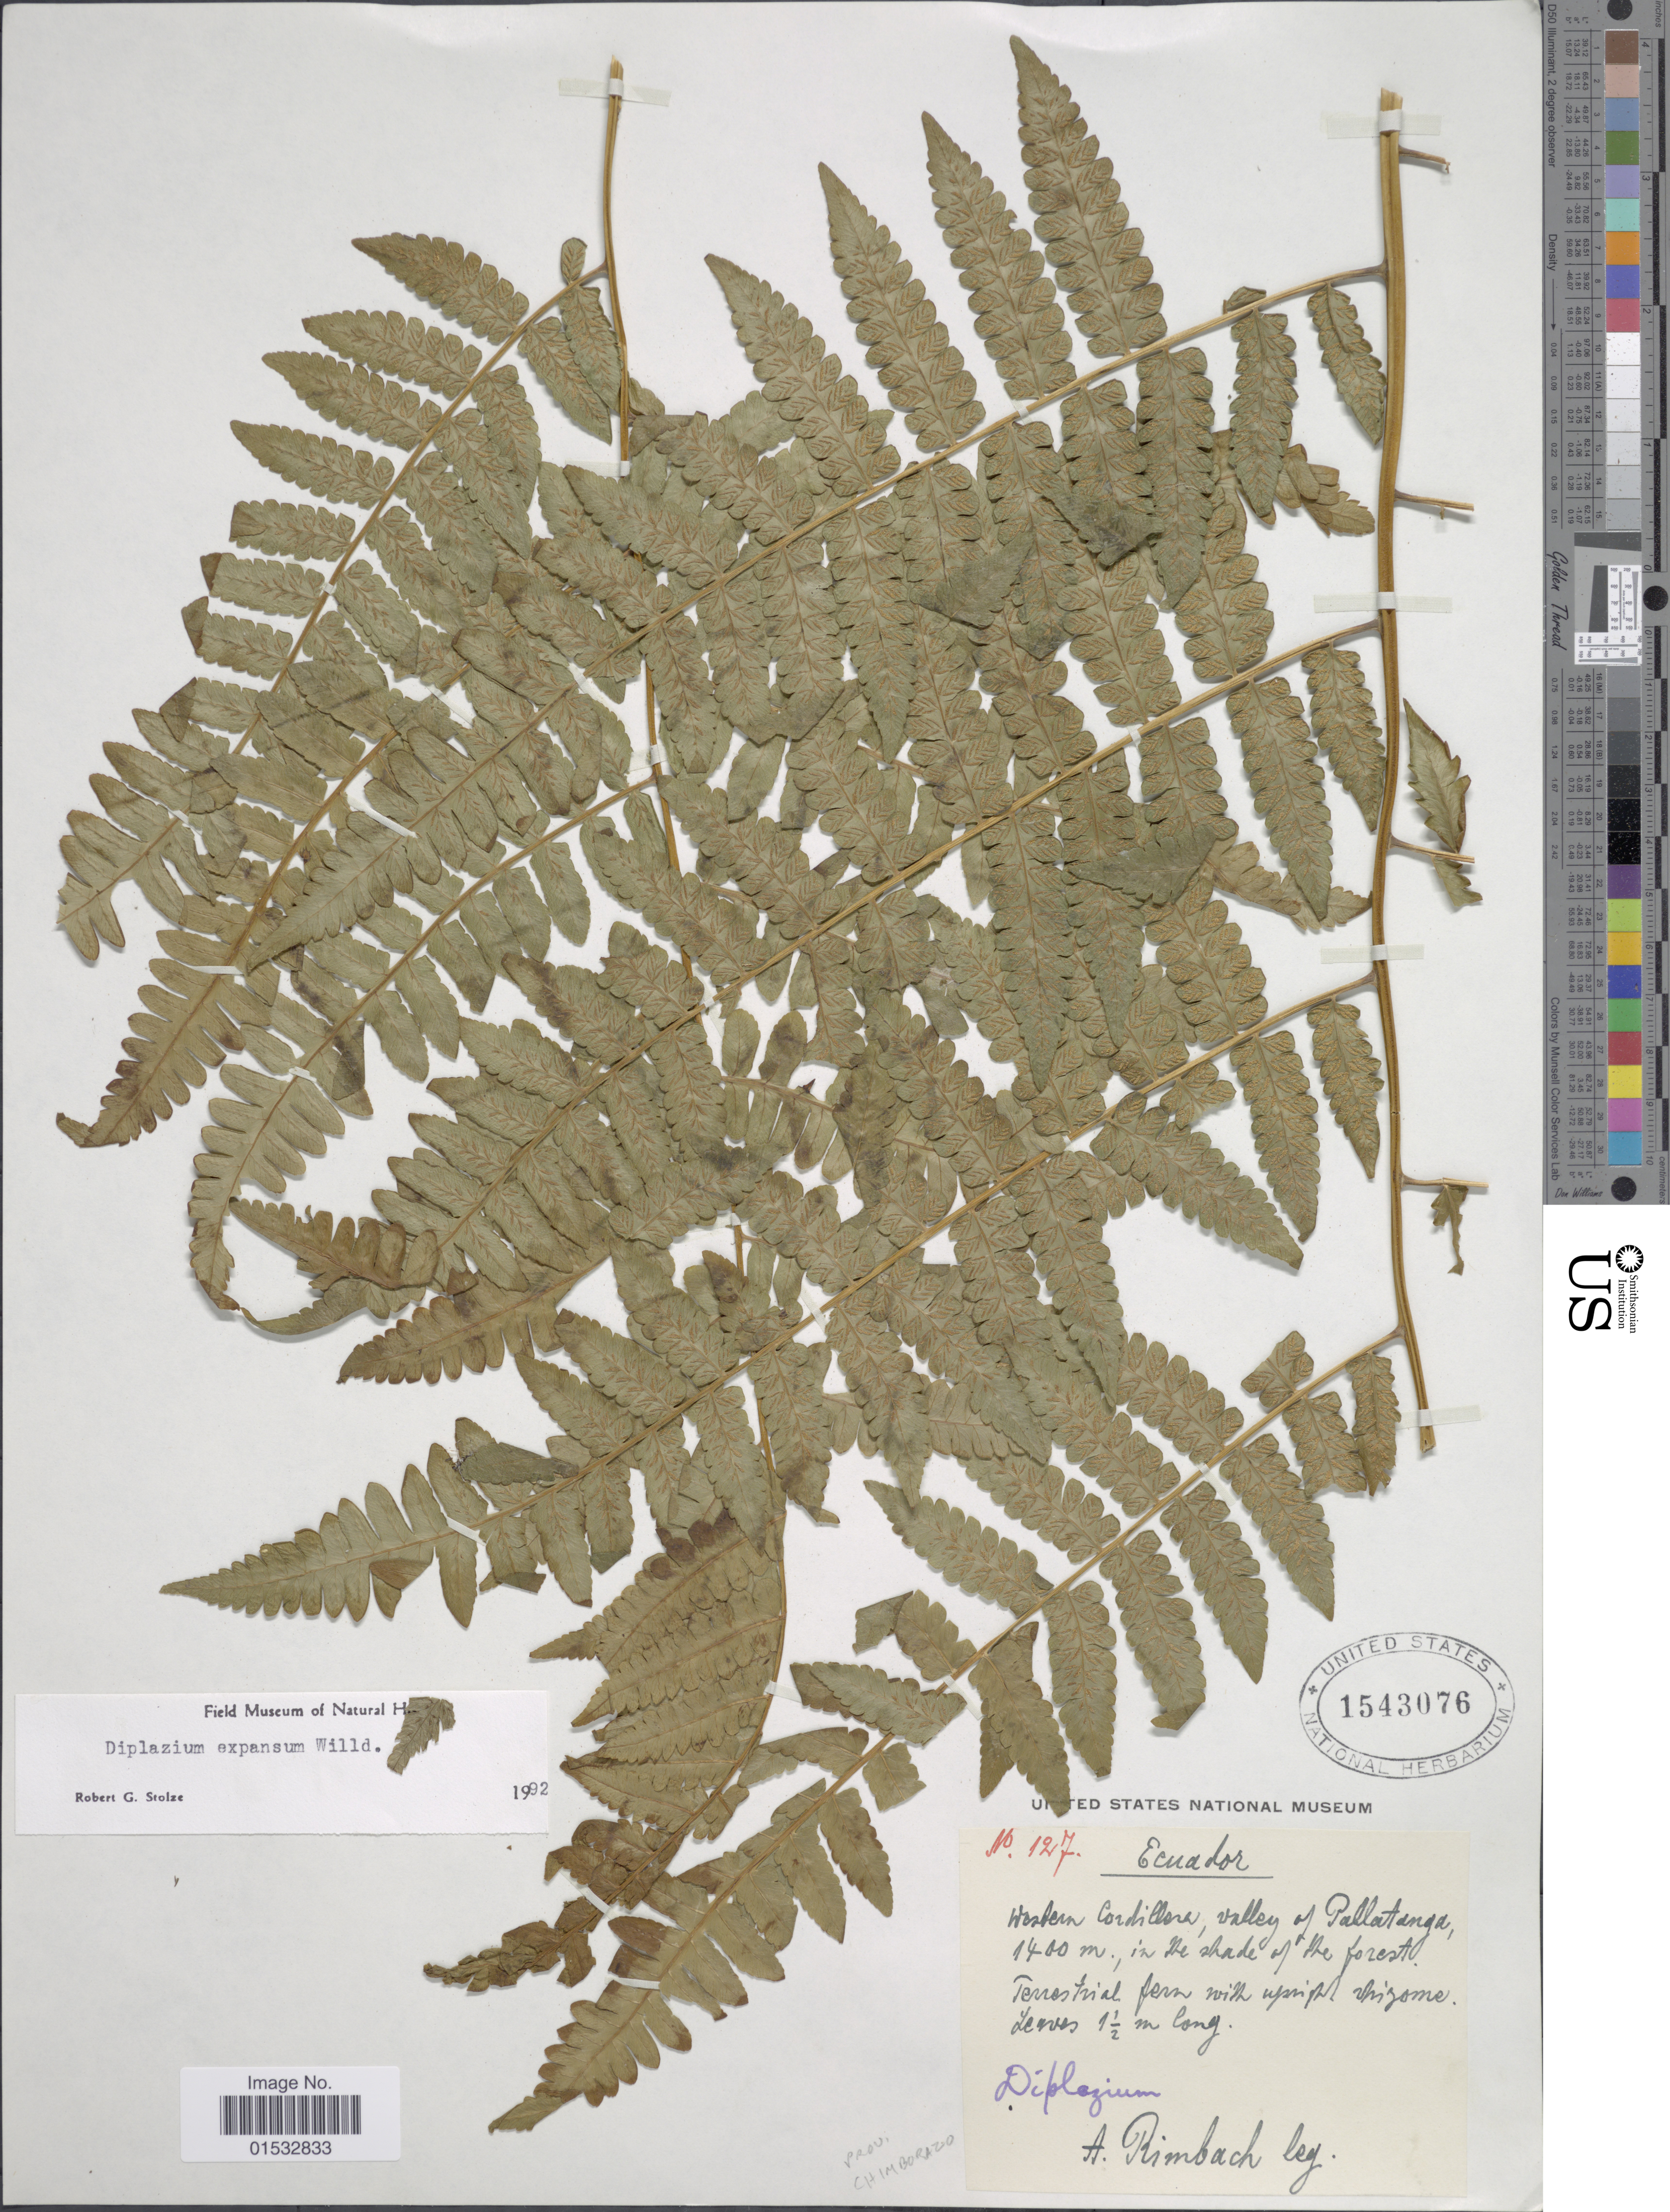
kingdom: Plantae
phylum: Tracheophyta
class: Polypodiopsida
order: Polypodiales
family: Athyriaceae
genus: Diplazium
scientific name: Diplazium expansum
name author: Willd.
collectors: A. Rimbach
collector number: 127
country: Ecuador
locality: Western Cordillera, valley of Pallratanga.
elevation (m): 1400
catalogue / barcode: US 1543076